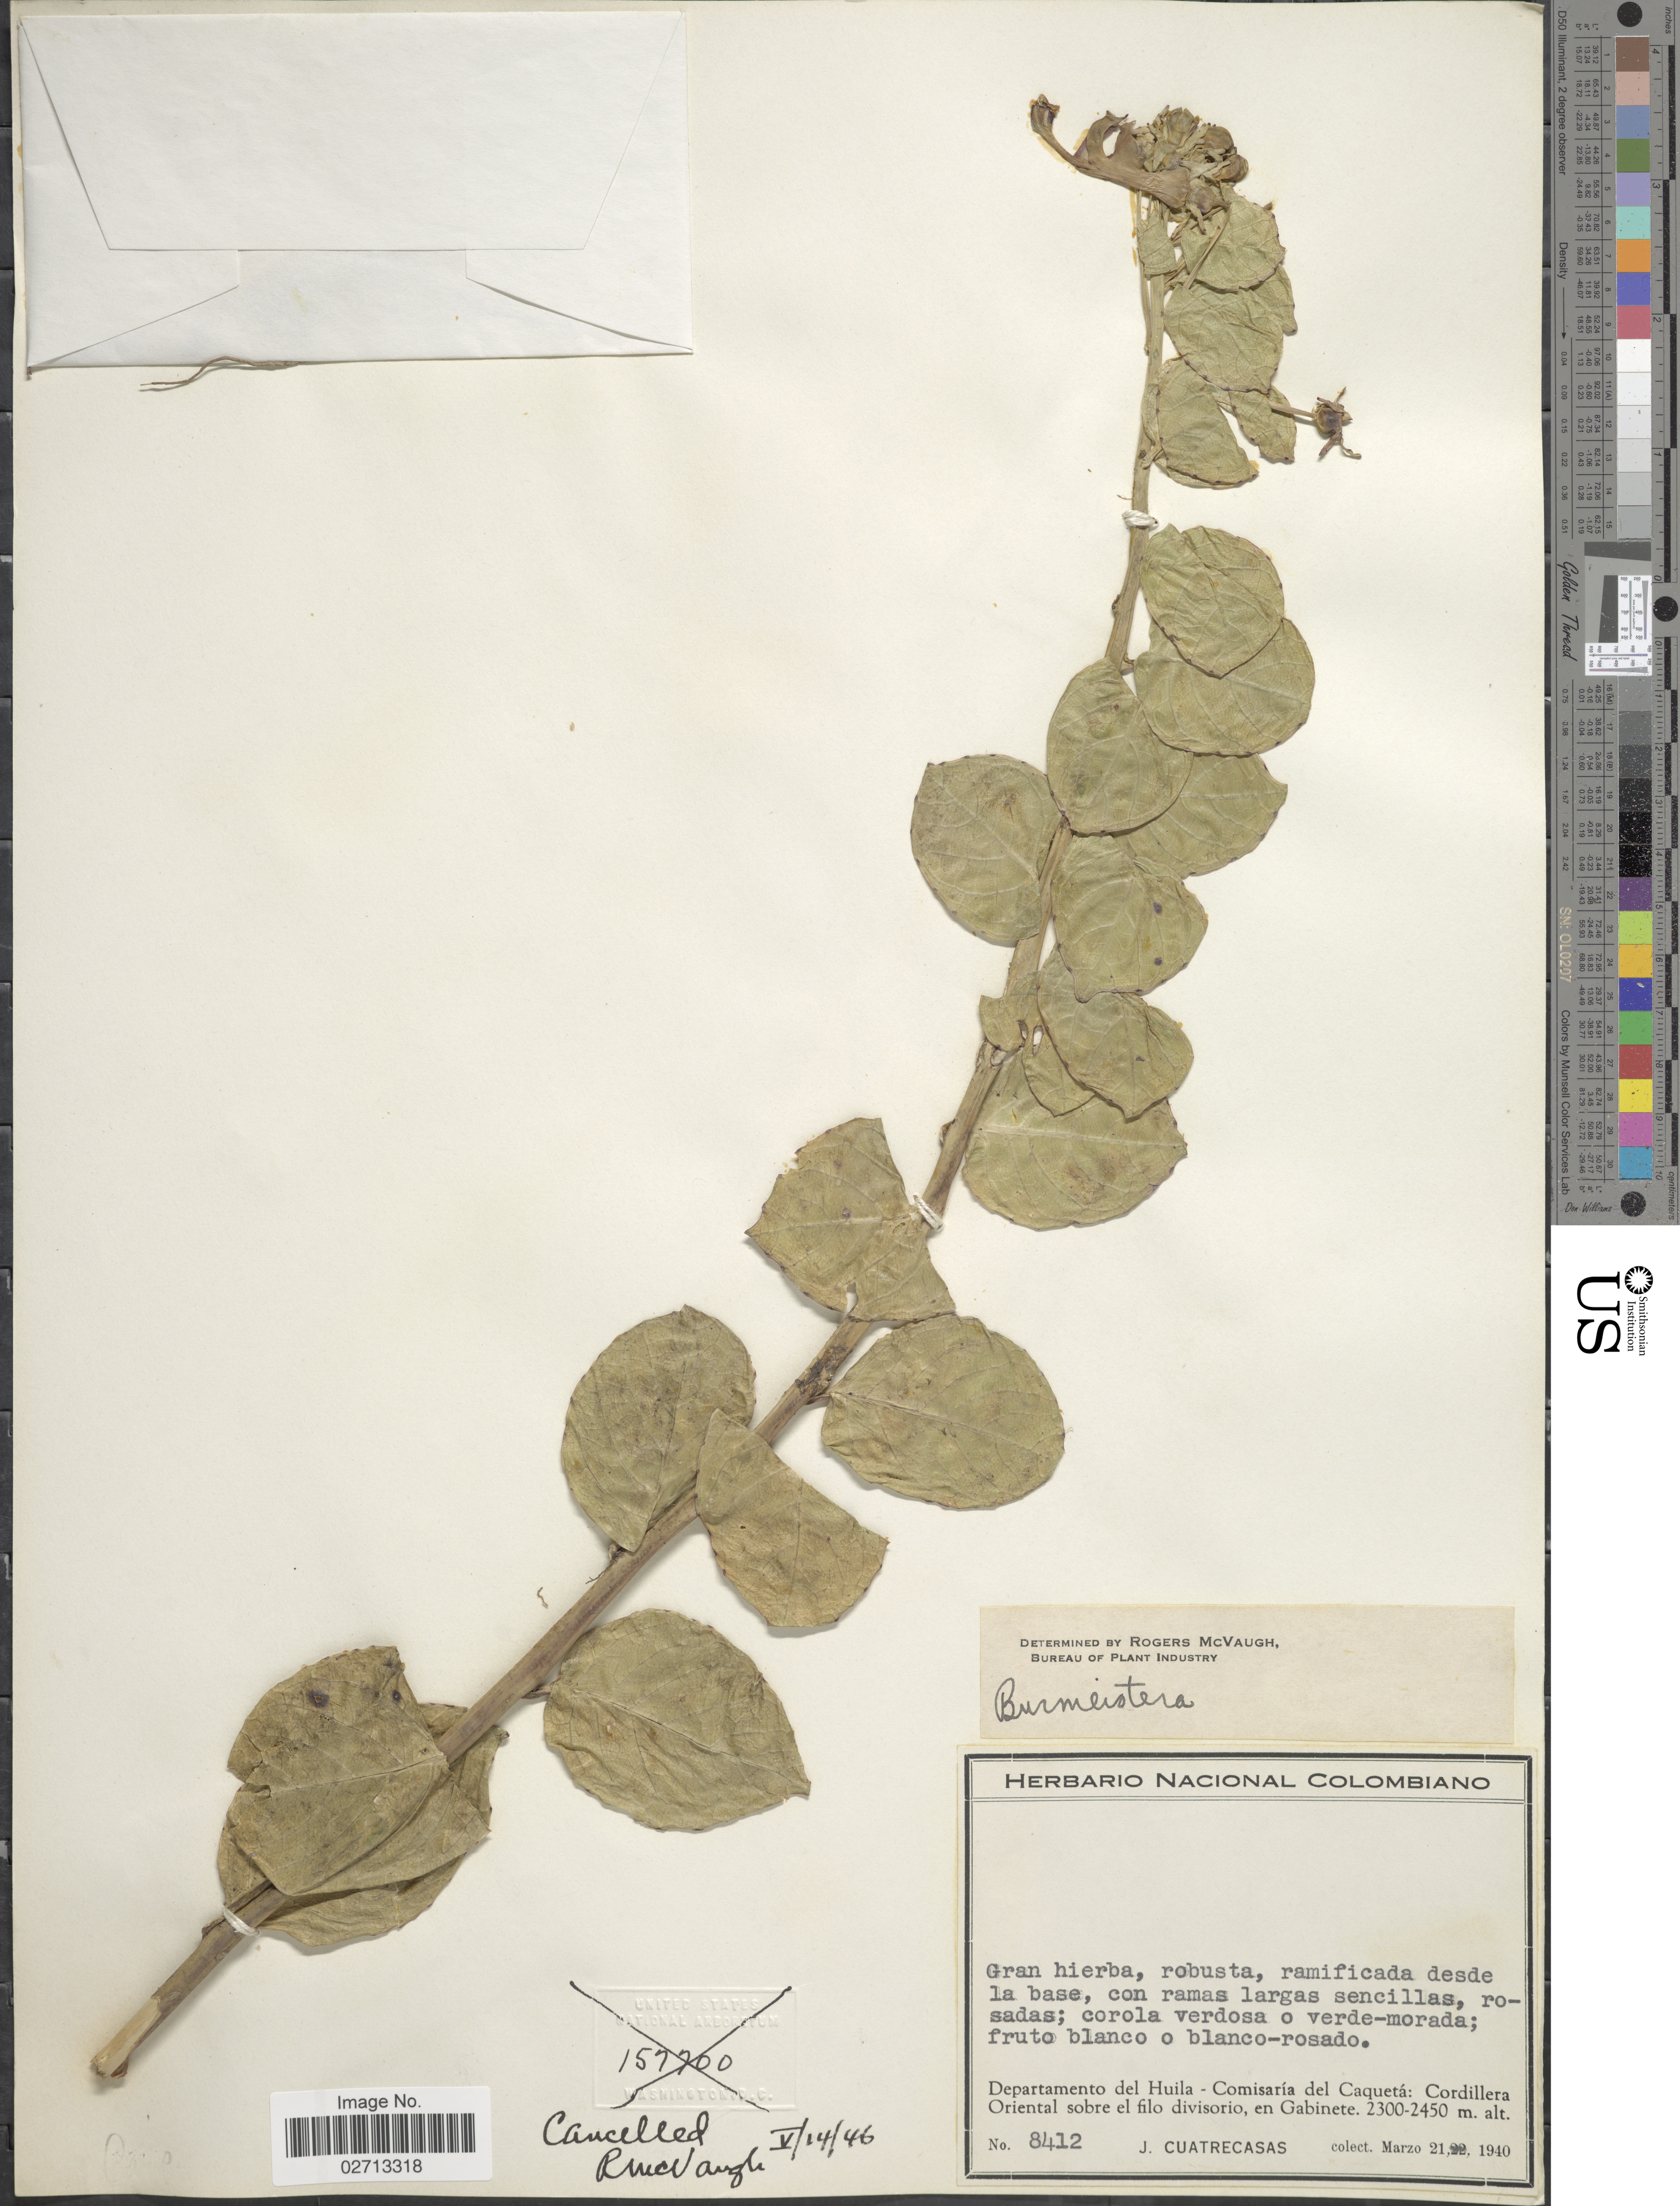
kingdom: Plantae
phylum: Tracheophyta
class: Magnoliopsida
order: Asterales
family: Campanulaceae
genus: Burmeistera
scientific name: Burmeistera sp.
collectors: J. Cuatrecasas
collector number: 8412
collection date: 1940-03-21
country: Colombia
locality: Departamento del Huila - Comisaría del Caquetá: Cordillera Oriental sobre el filo divisorio, en Gabinete.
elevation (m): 2300